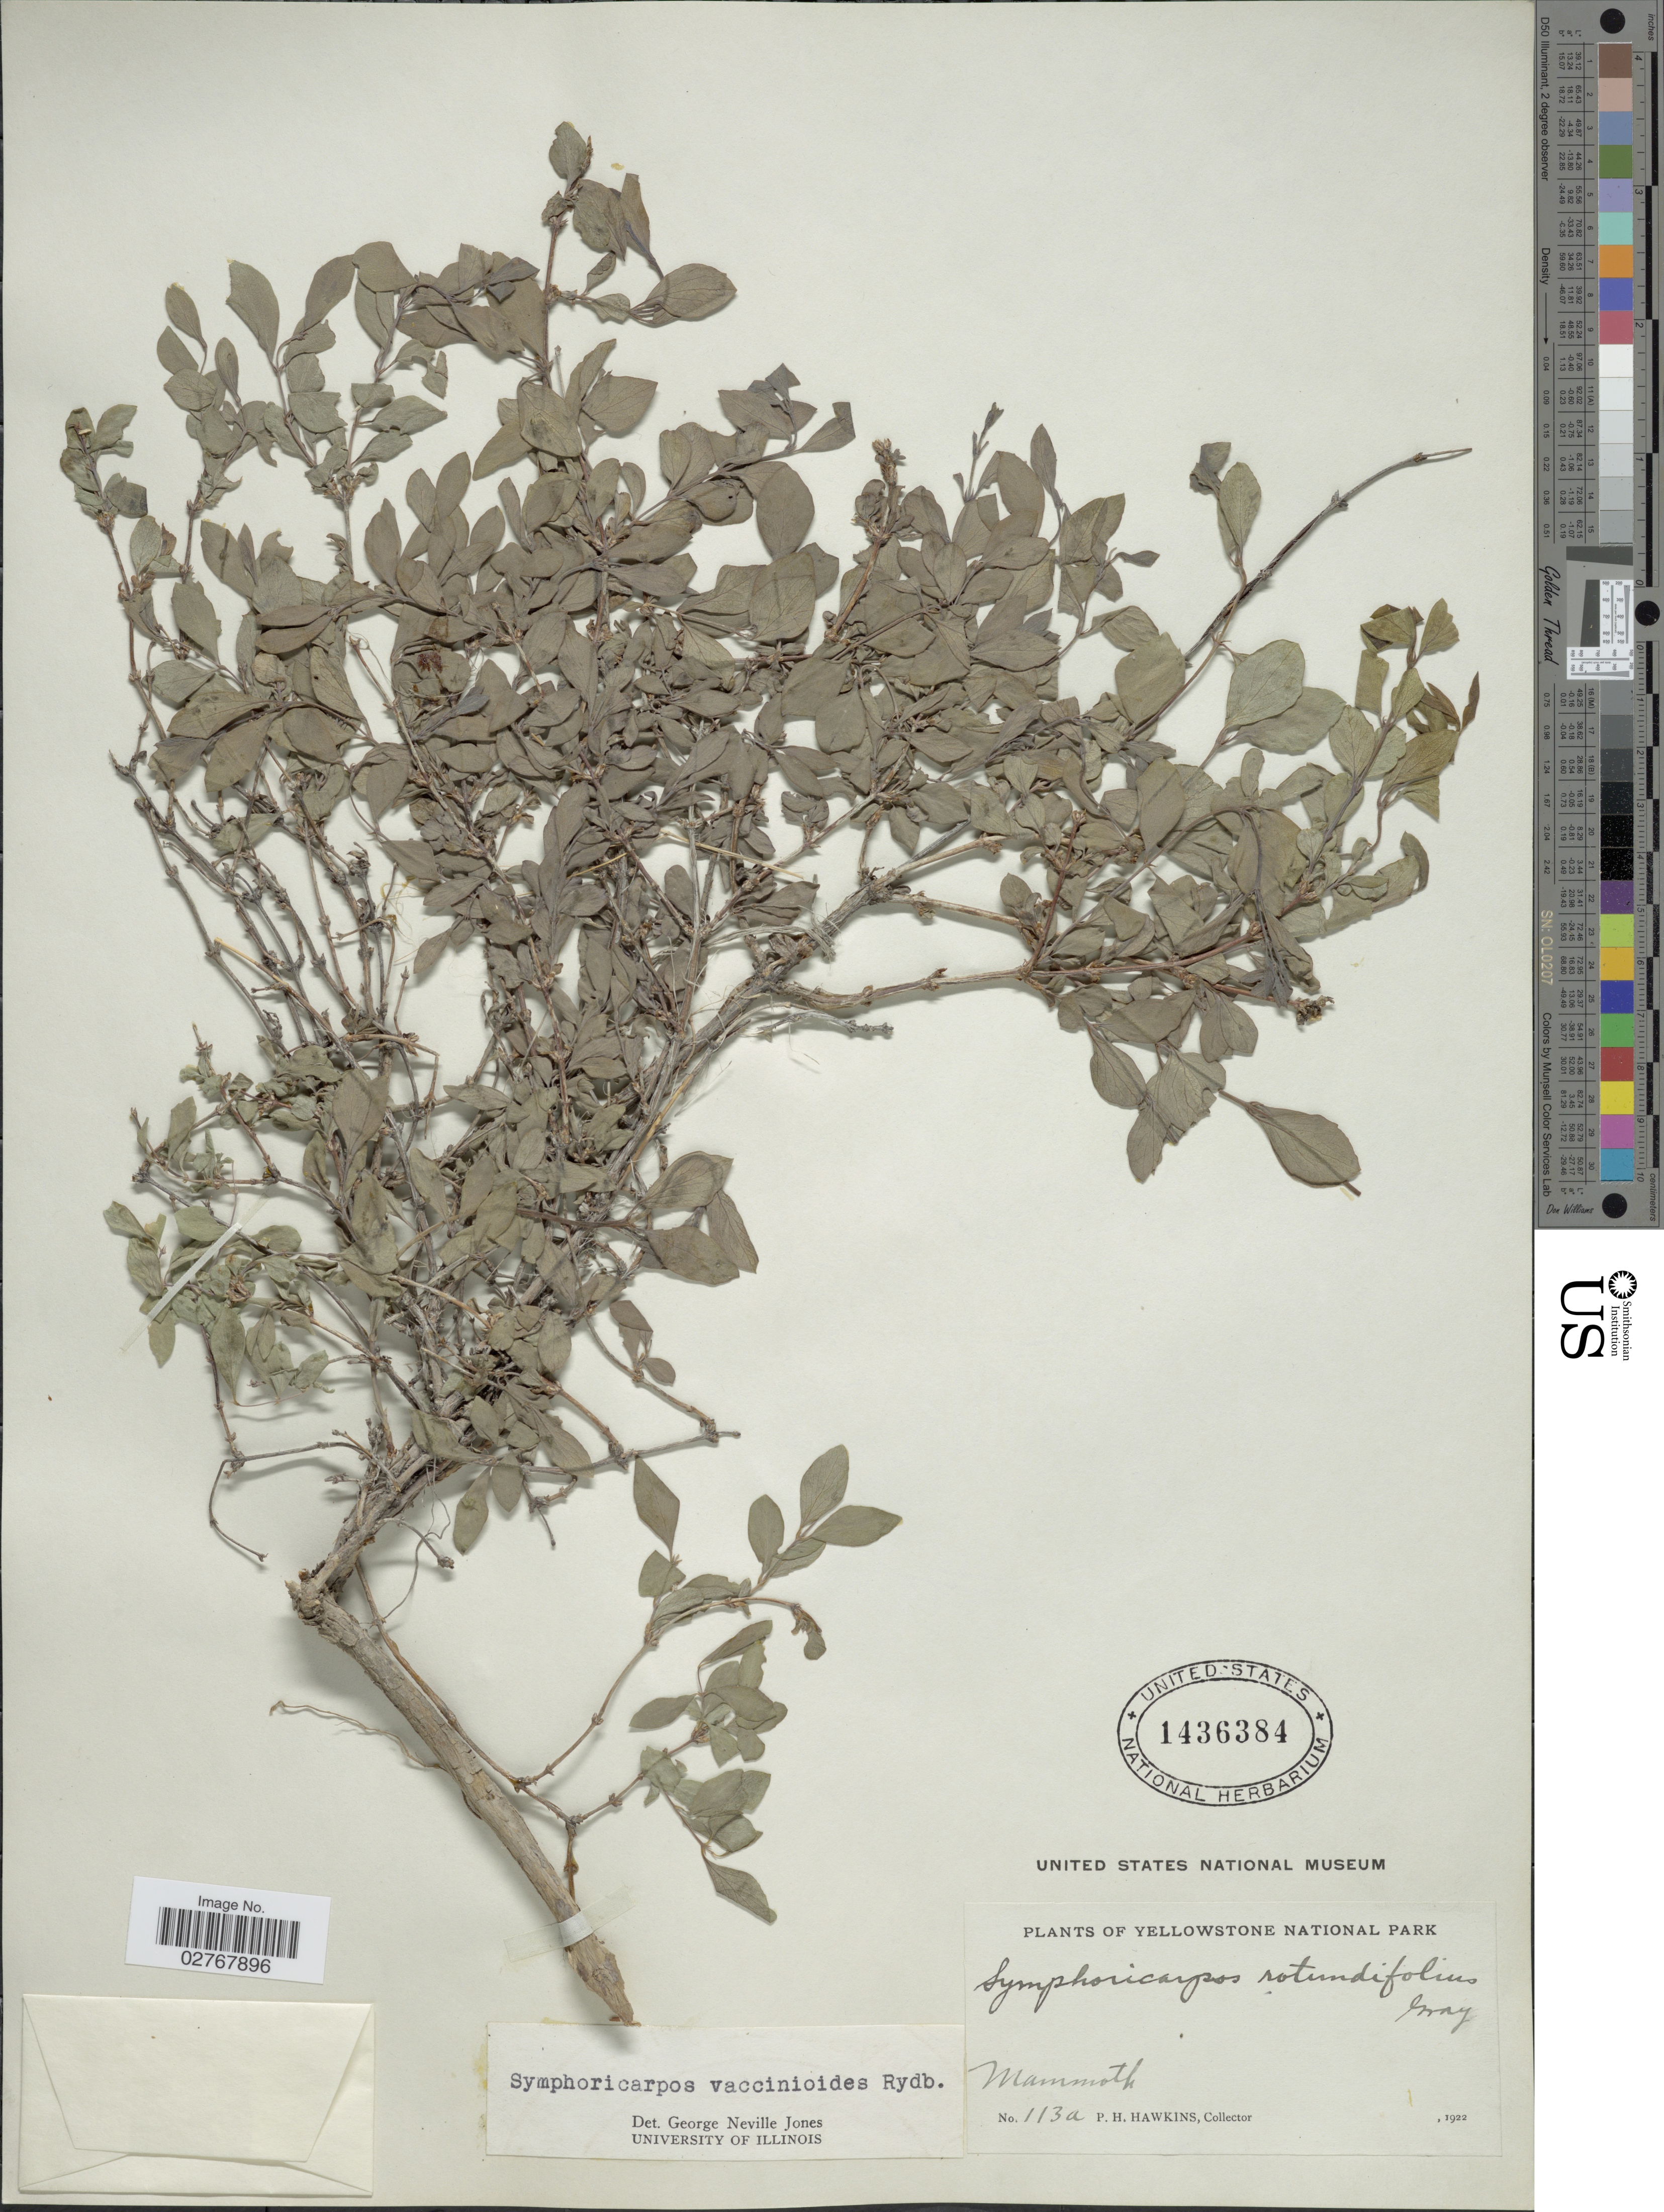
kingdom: Plantae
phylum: Tracheophyta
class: Magnoliopsida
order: Dipsacales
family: Caprifoliaceae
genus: Symphoricarpos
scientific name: Symphoricarpos vaccinioides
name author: Rydb.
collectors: P. Hawkins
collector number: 113a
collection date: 1922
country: United States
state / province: Wyoming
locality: Yellowstone National Park, Mammoth.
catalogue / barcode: US 1436384